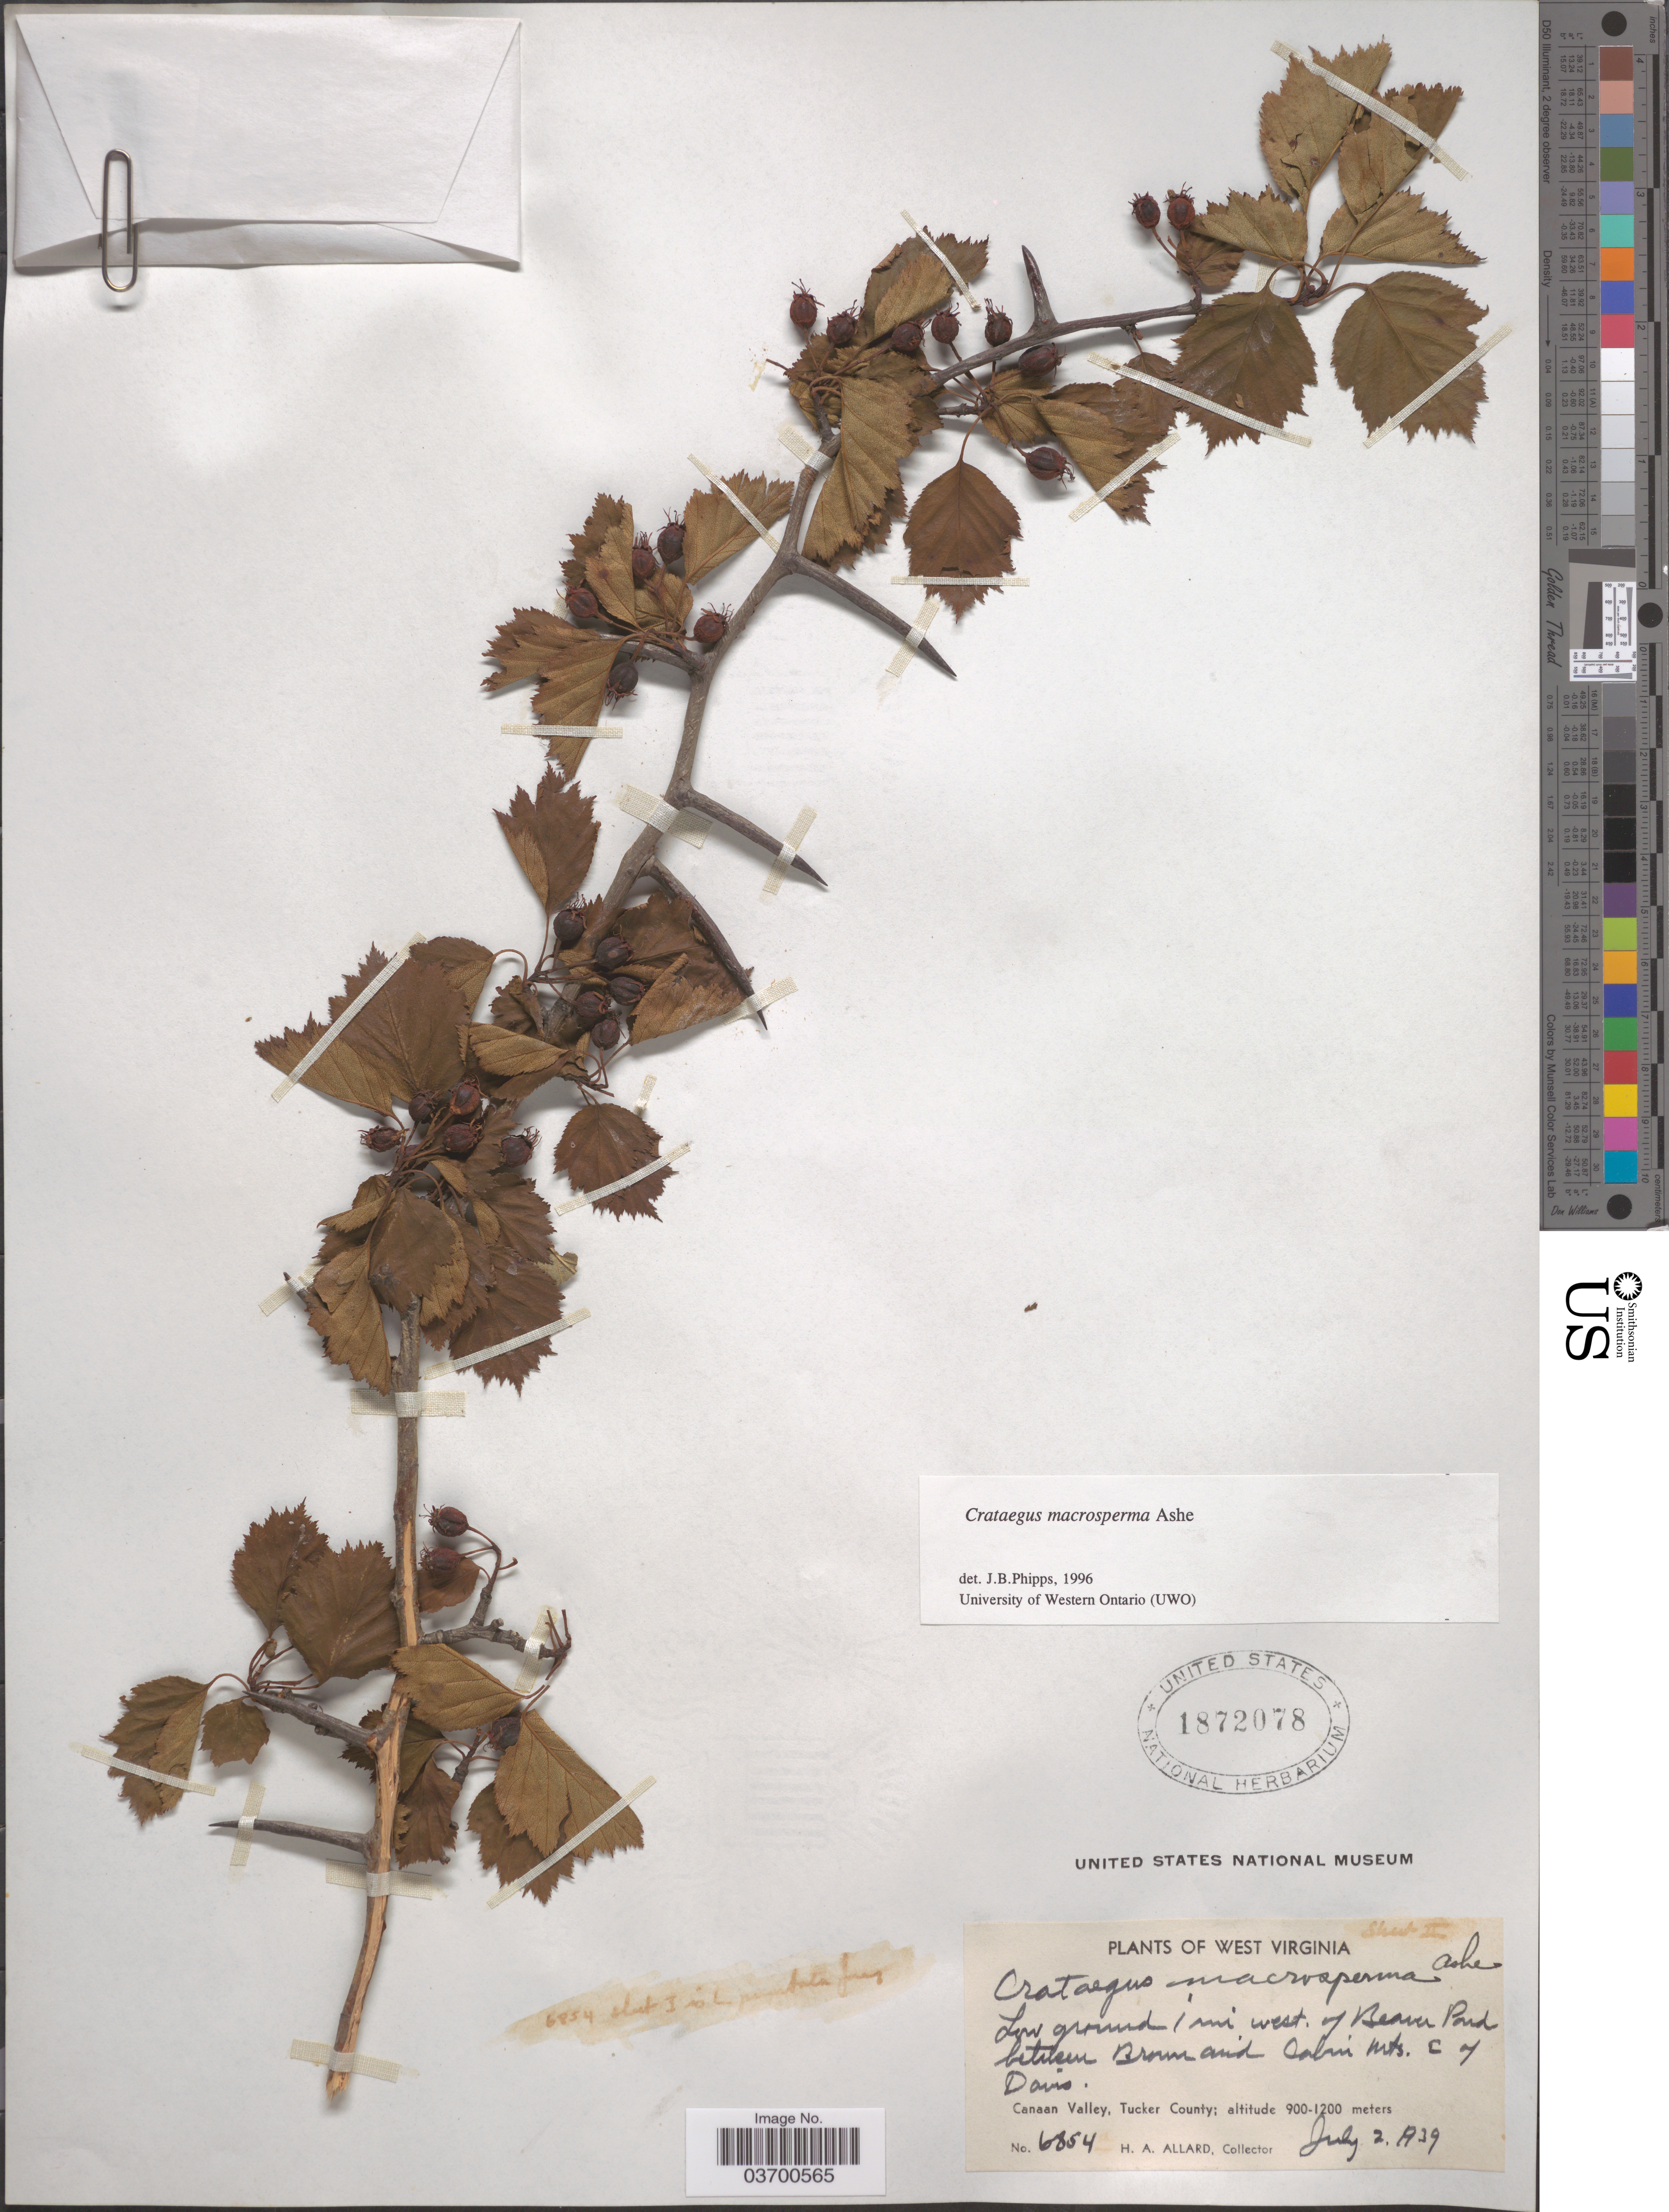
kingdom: Plantae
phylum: Tracheophyta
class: Magnoliopsida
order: Rosales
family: Rosaceae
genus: Crataegus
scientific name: Crataegus macrosperma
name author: Ashe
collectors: H. A. Allard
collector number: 6854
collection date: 1939-07-02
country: United States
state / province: West Virginia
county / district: Tucker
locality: Low ground 1 mi west of Beaver Pond between Brown and Cabin mts. E of Davis. Canaan Valley, Tucker County.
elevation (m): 900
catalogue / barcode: US 1872078